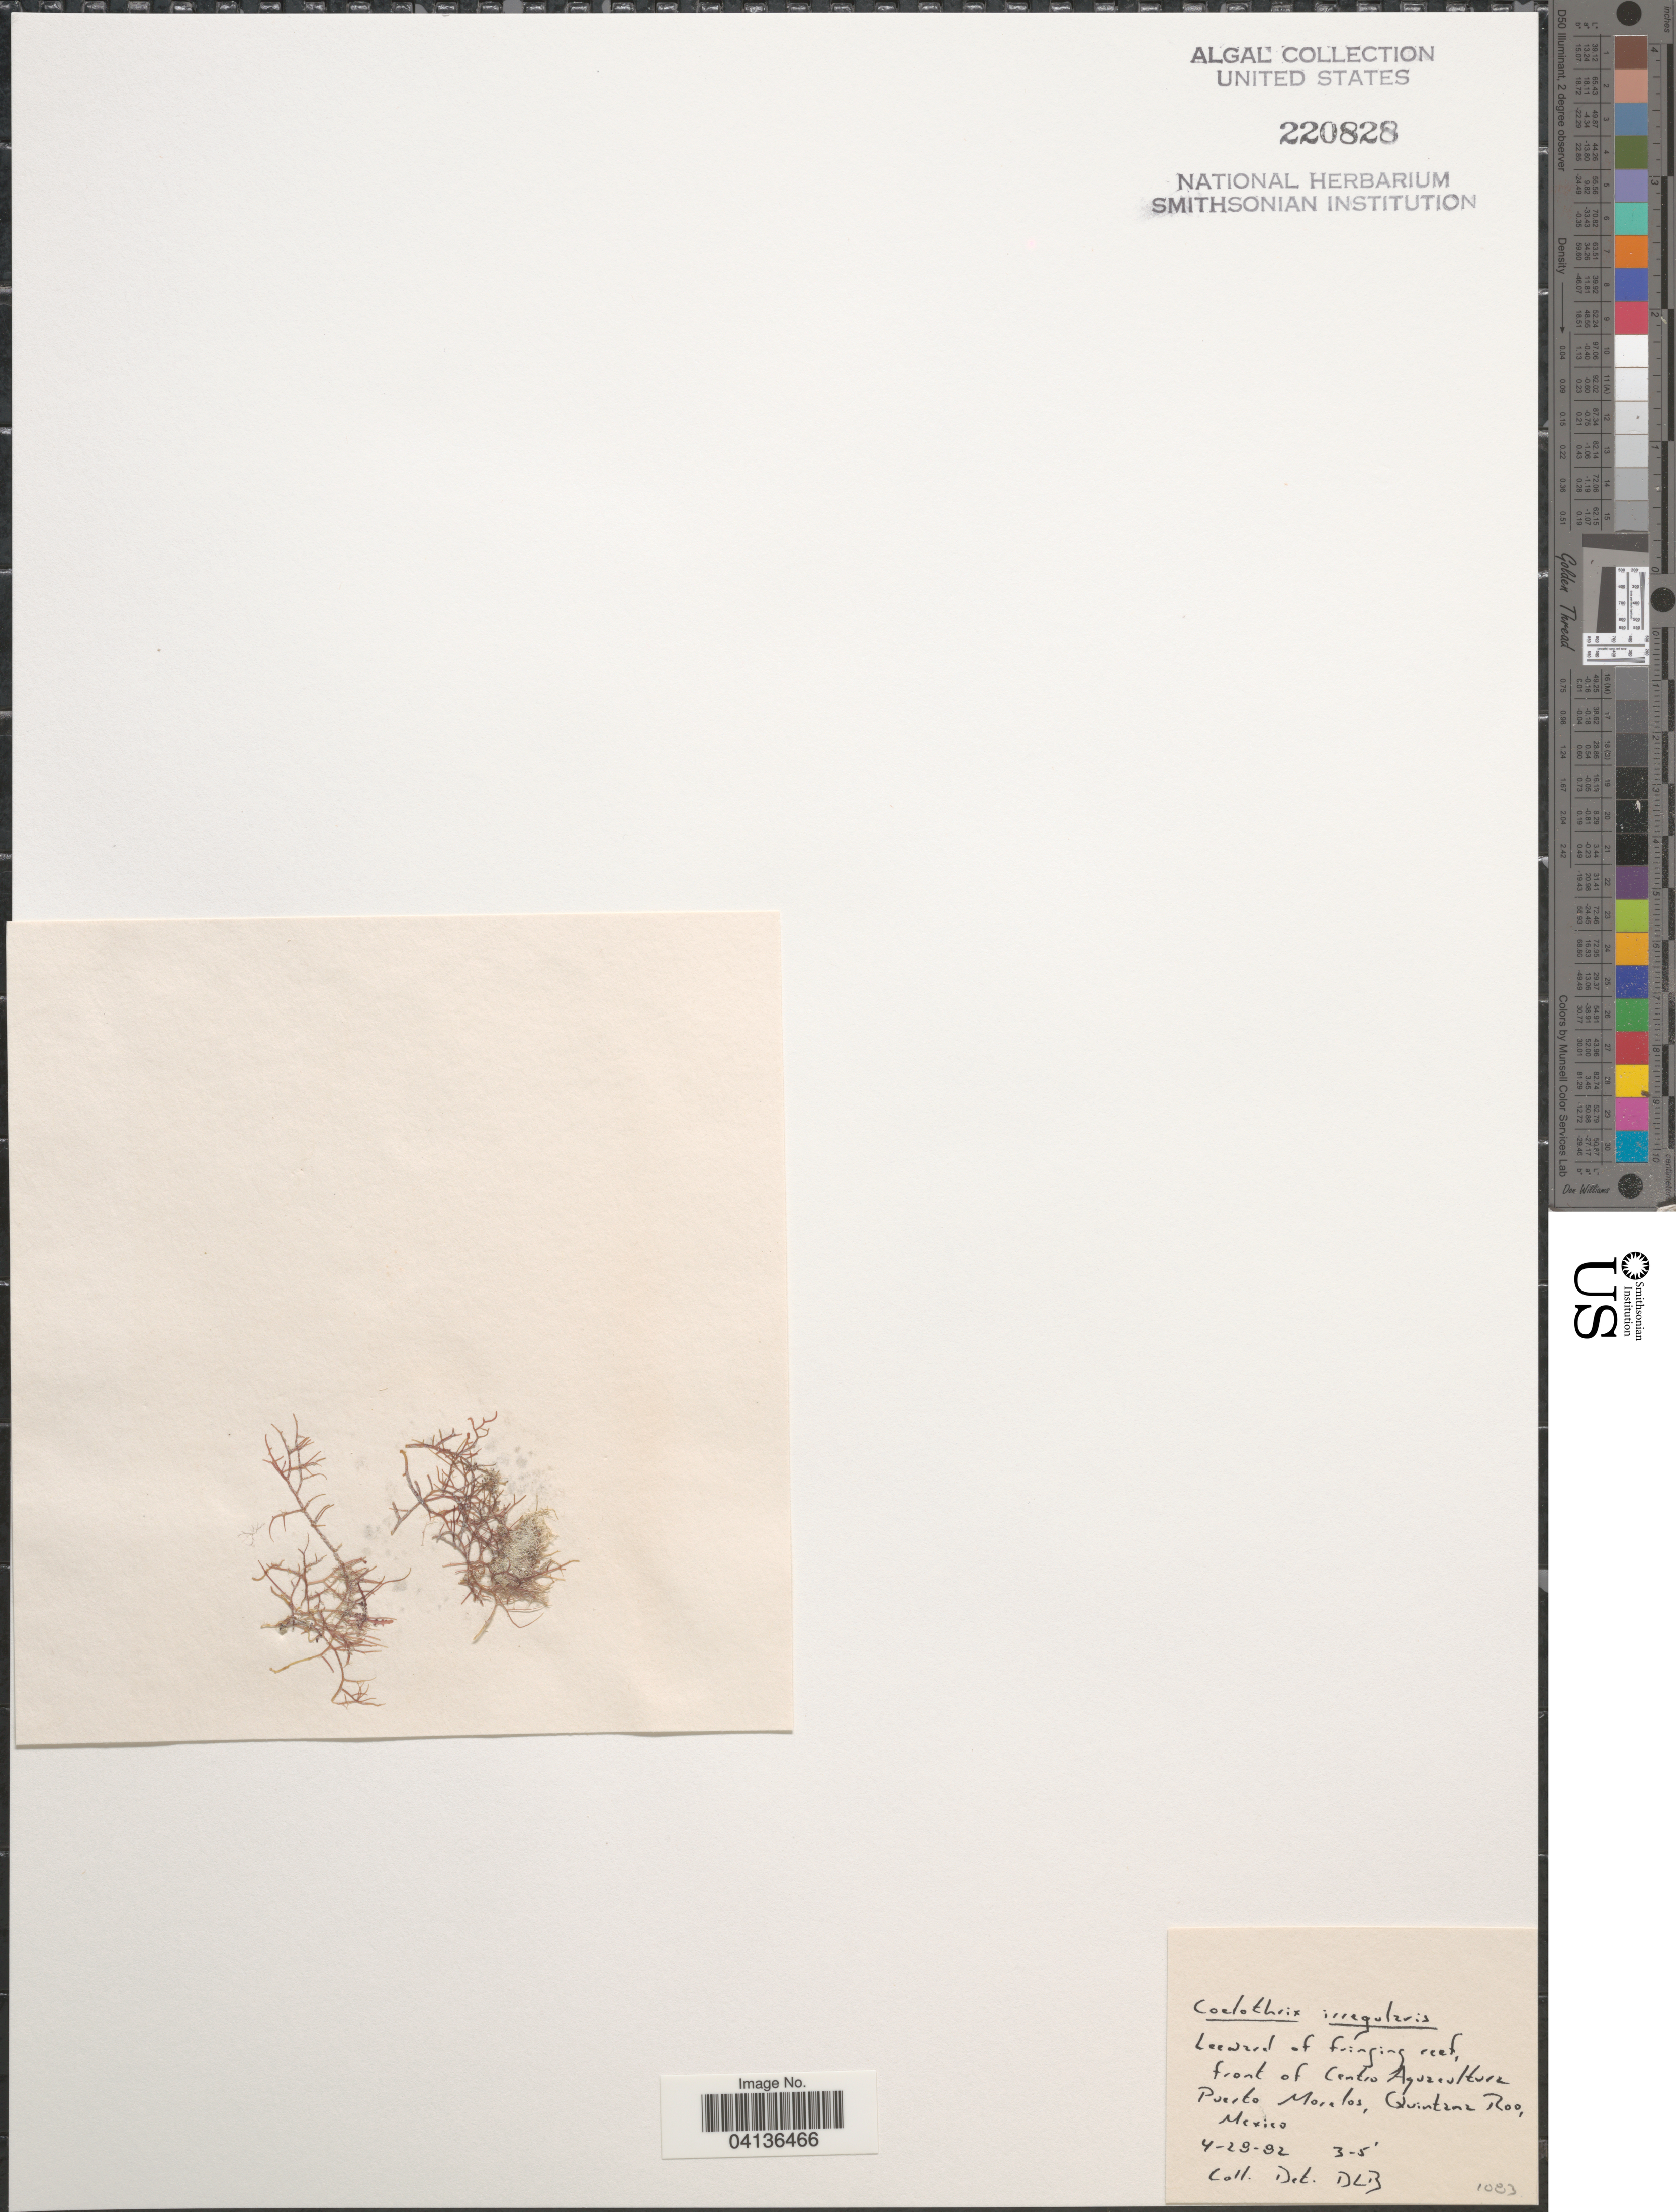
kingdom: Plantae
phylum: Rhodophyta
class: Florideophyceae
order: Rhodymeniales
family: Champiaceae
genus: Coelothrix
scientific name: Coelothrix irregularis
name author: (Harv.) Børgesen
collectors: D. L. B.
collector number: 1083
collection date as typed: Transcribed d/m/y: 28/4/82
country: Mexico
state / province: Quintana Roo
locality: Front of Centro Aguacultura Puerto Morelos.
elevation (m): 1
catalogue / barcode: US 220828